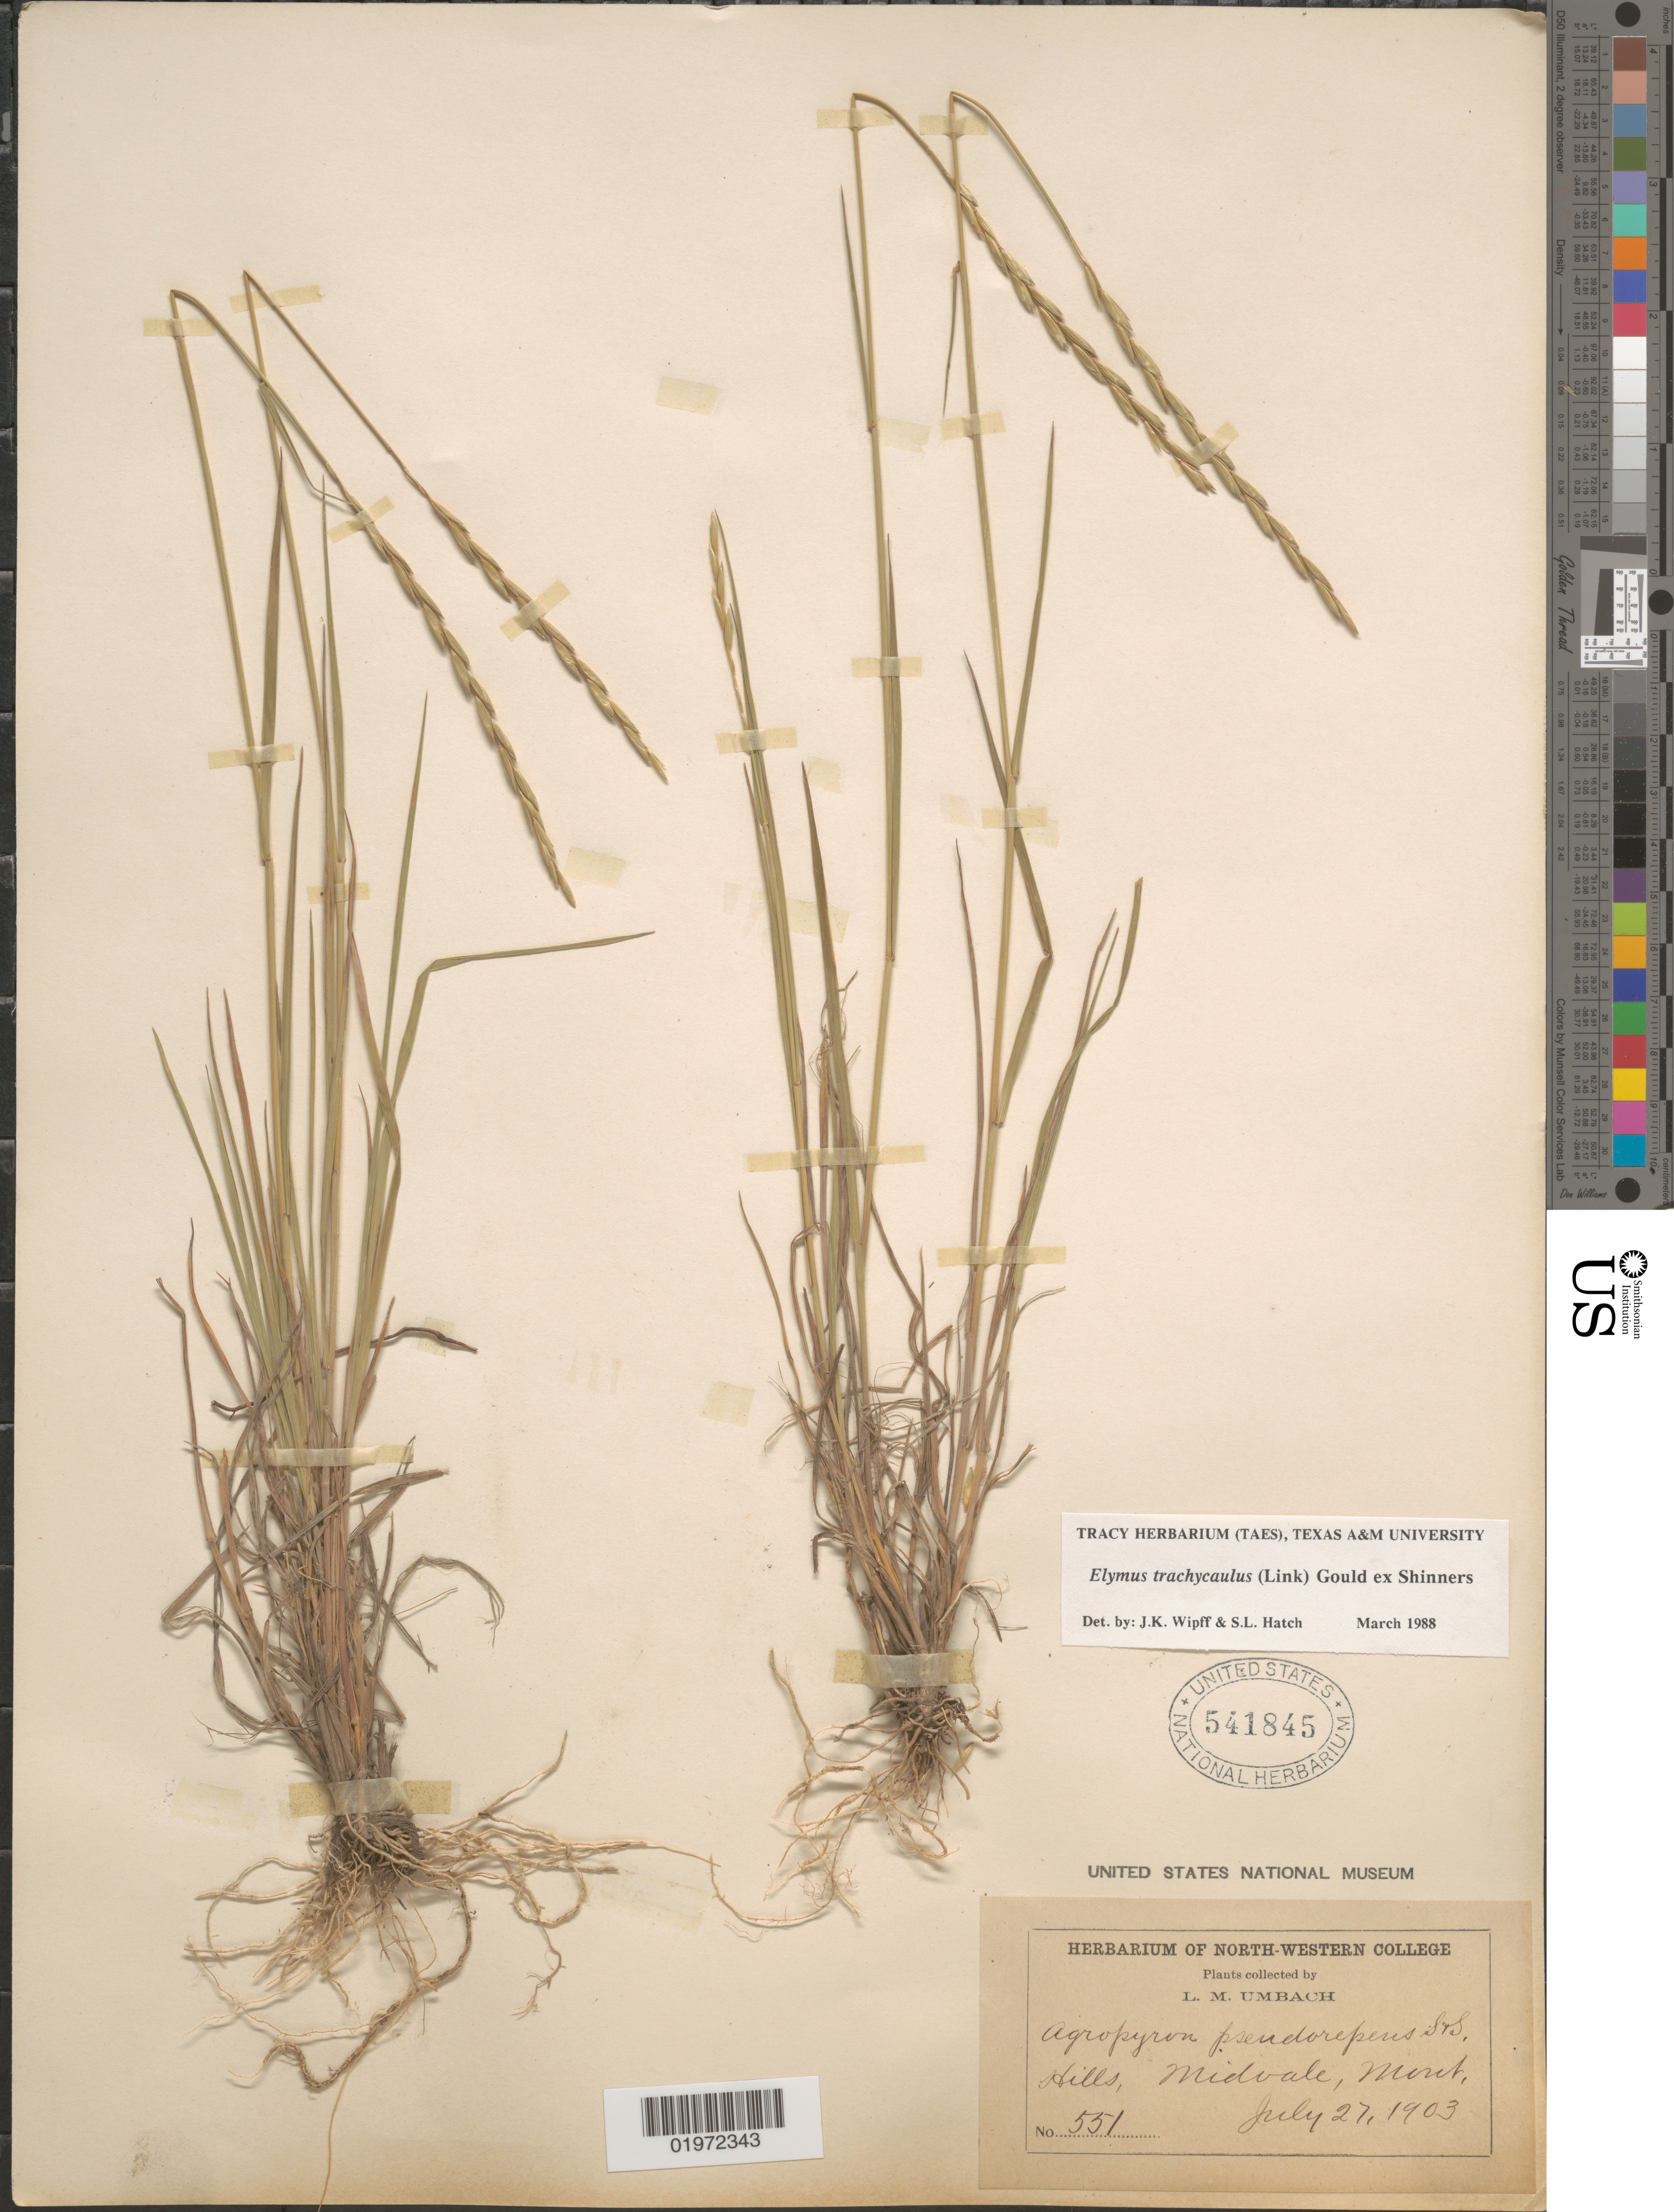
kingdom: Plantae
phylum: Tracheophyta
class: Liliopsida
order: Poales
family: Poaceae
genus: Elymus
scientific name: Elymus trachycaulus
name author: (Link) Gould ex Shinners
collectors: L. M. Umbach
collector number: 551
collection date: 1903-07-27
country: United States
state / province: Montana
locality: Hills, Midvale.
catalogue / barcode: US 541845